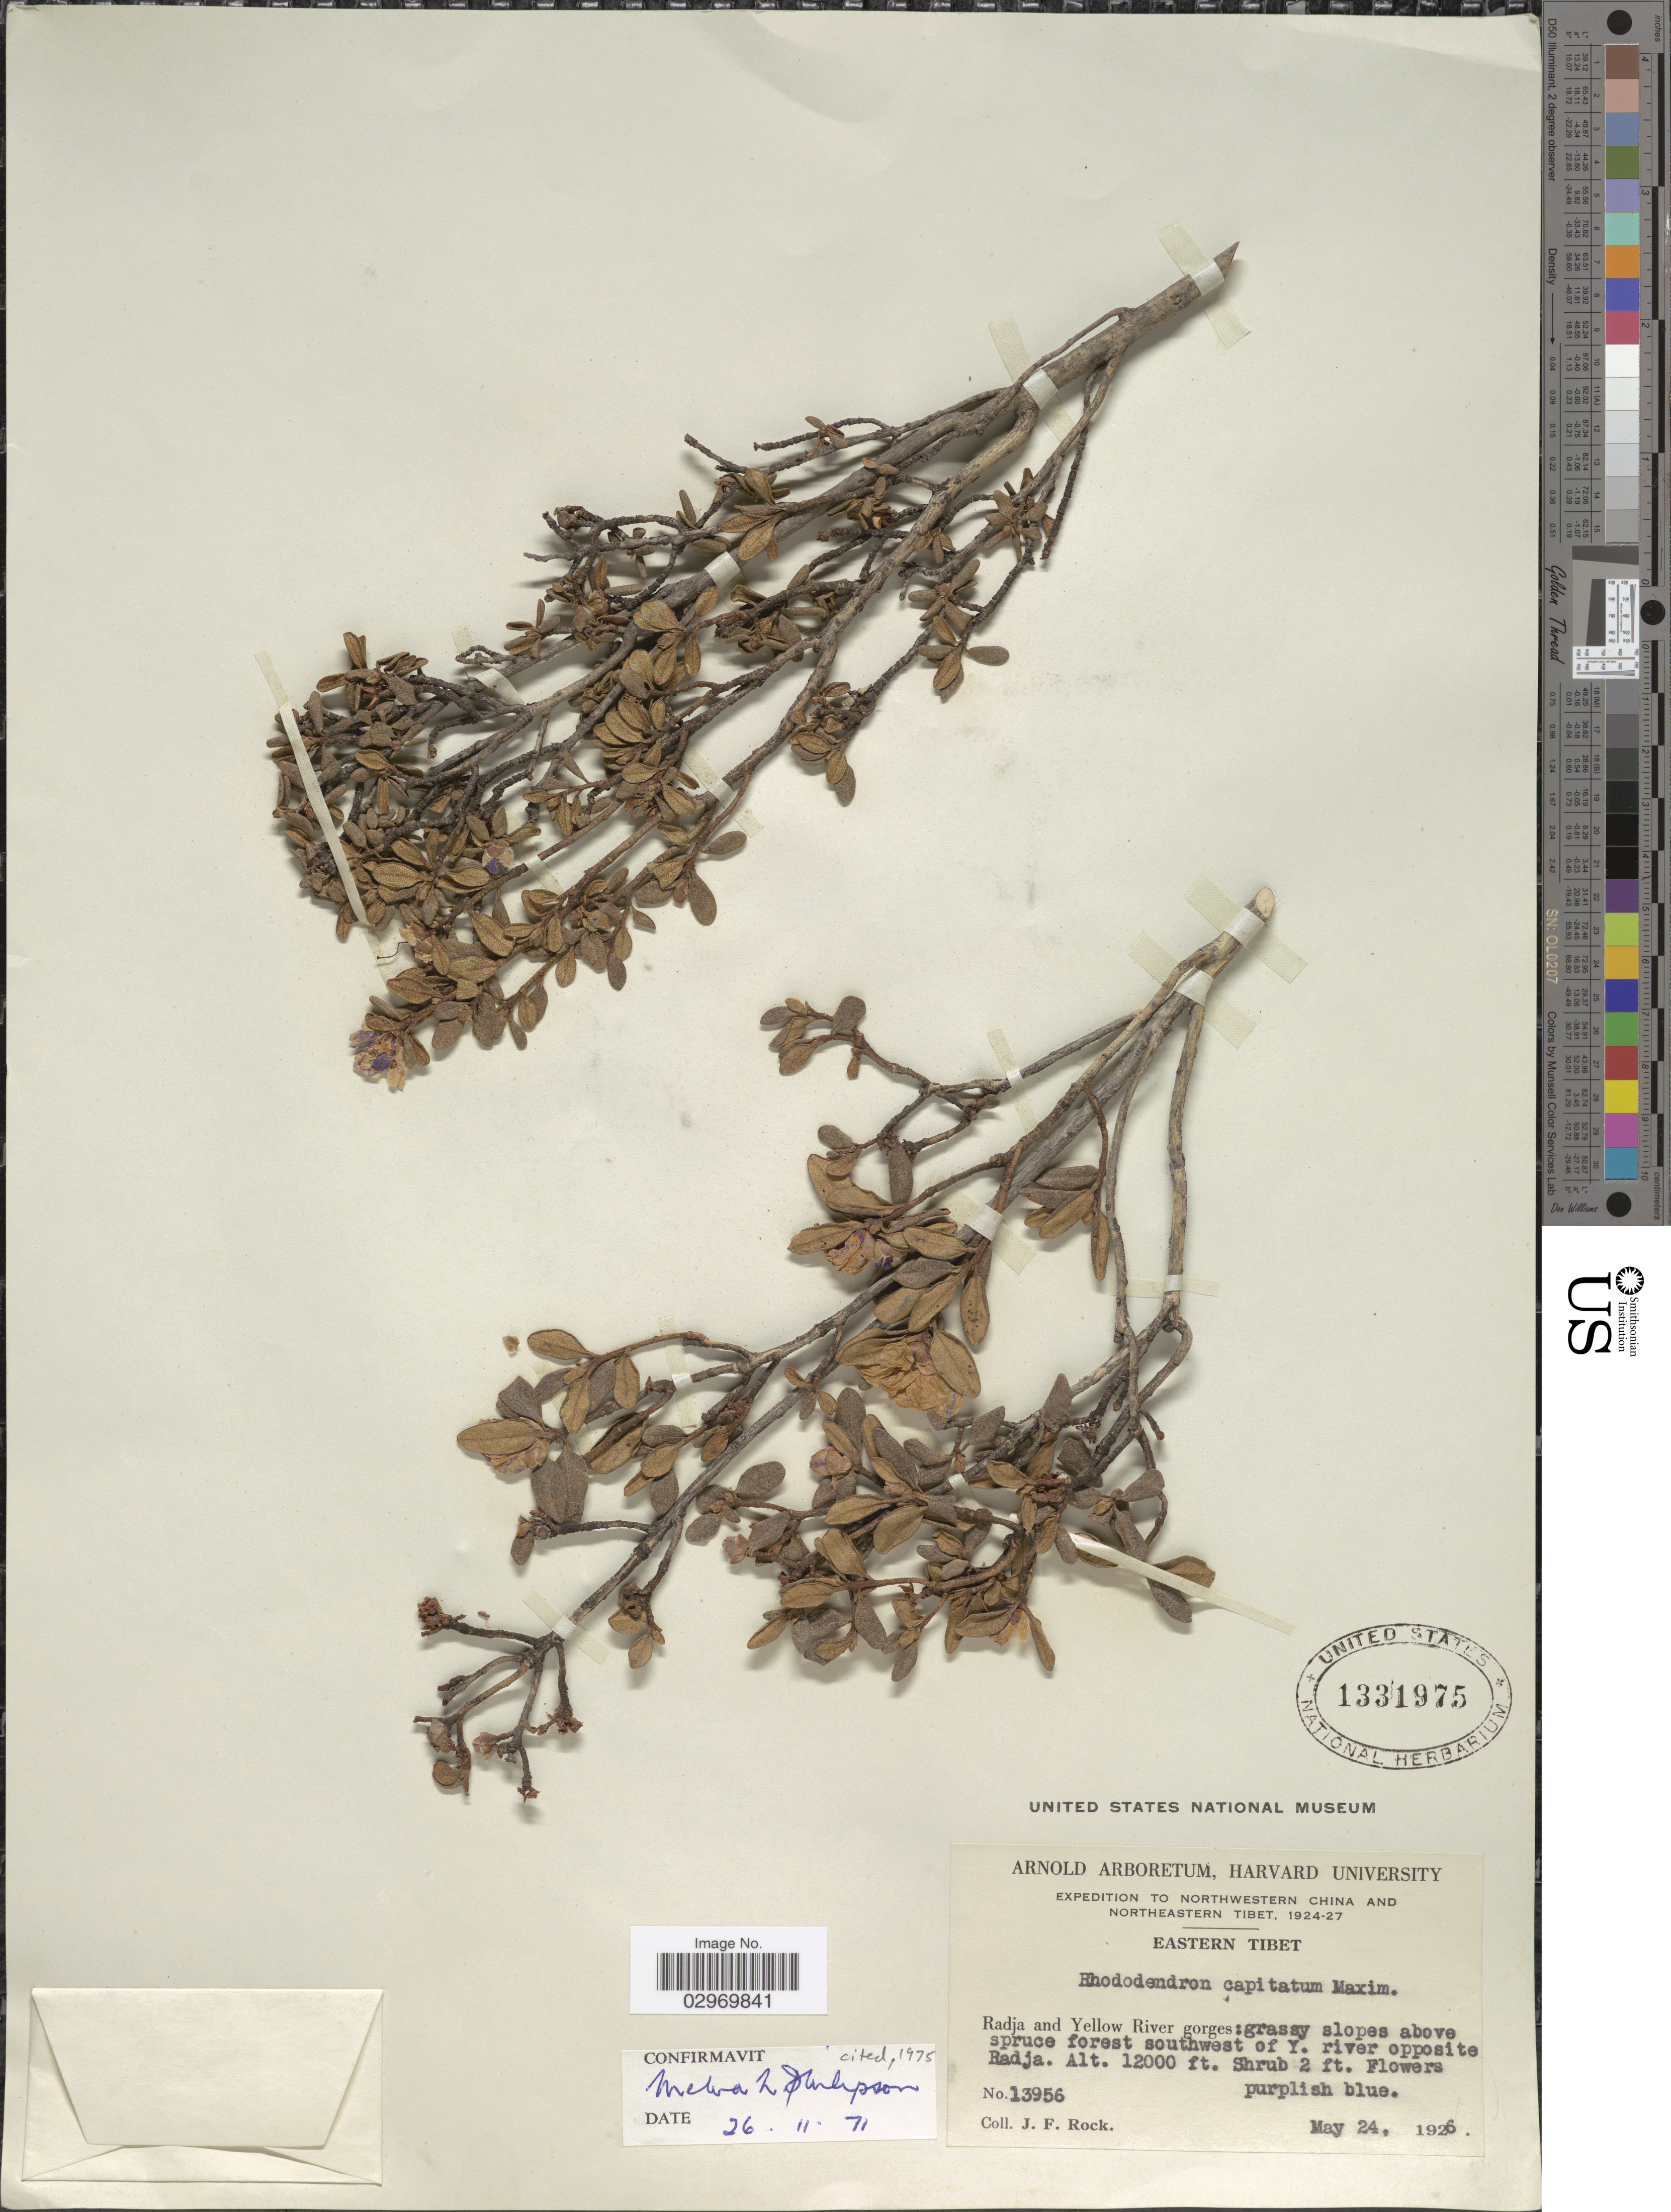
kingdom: Plantae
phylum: Tracheophyta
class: Magnoliopsida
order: Ericales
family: Ericaceae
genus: Rhododendron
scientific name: Rhododendron capitatum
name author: Maxim.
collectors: J. Rock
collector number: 13956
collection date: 1926-05-24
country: China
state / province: Xizang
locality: Northwestern China, Eastern Tibet, Radja and Yellow River gorges, grassy slopes above spruce forest southwest of Y. river opposite Radja.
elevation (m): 3658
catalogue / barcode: US 1331975